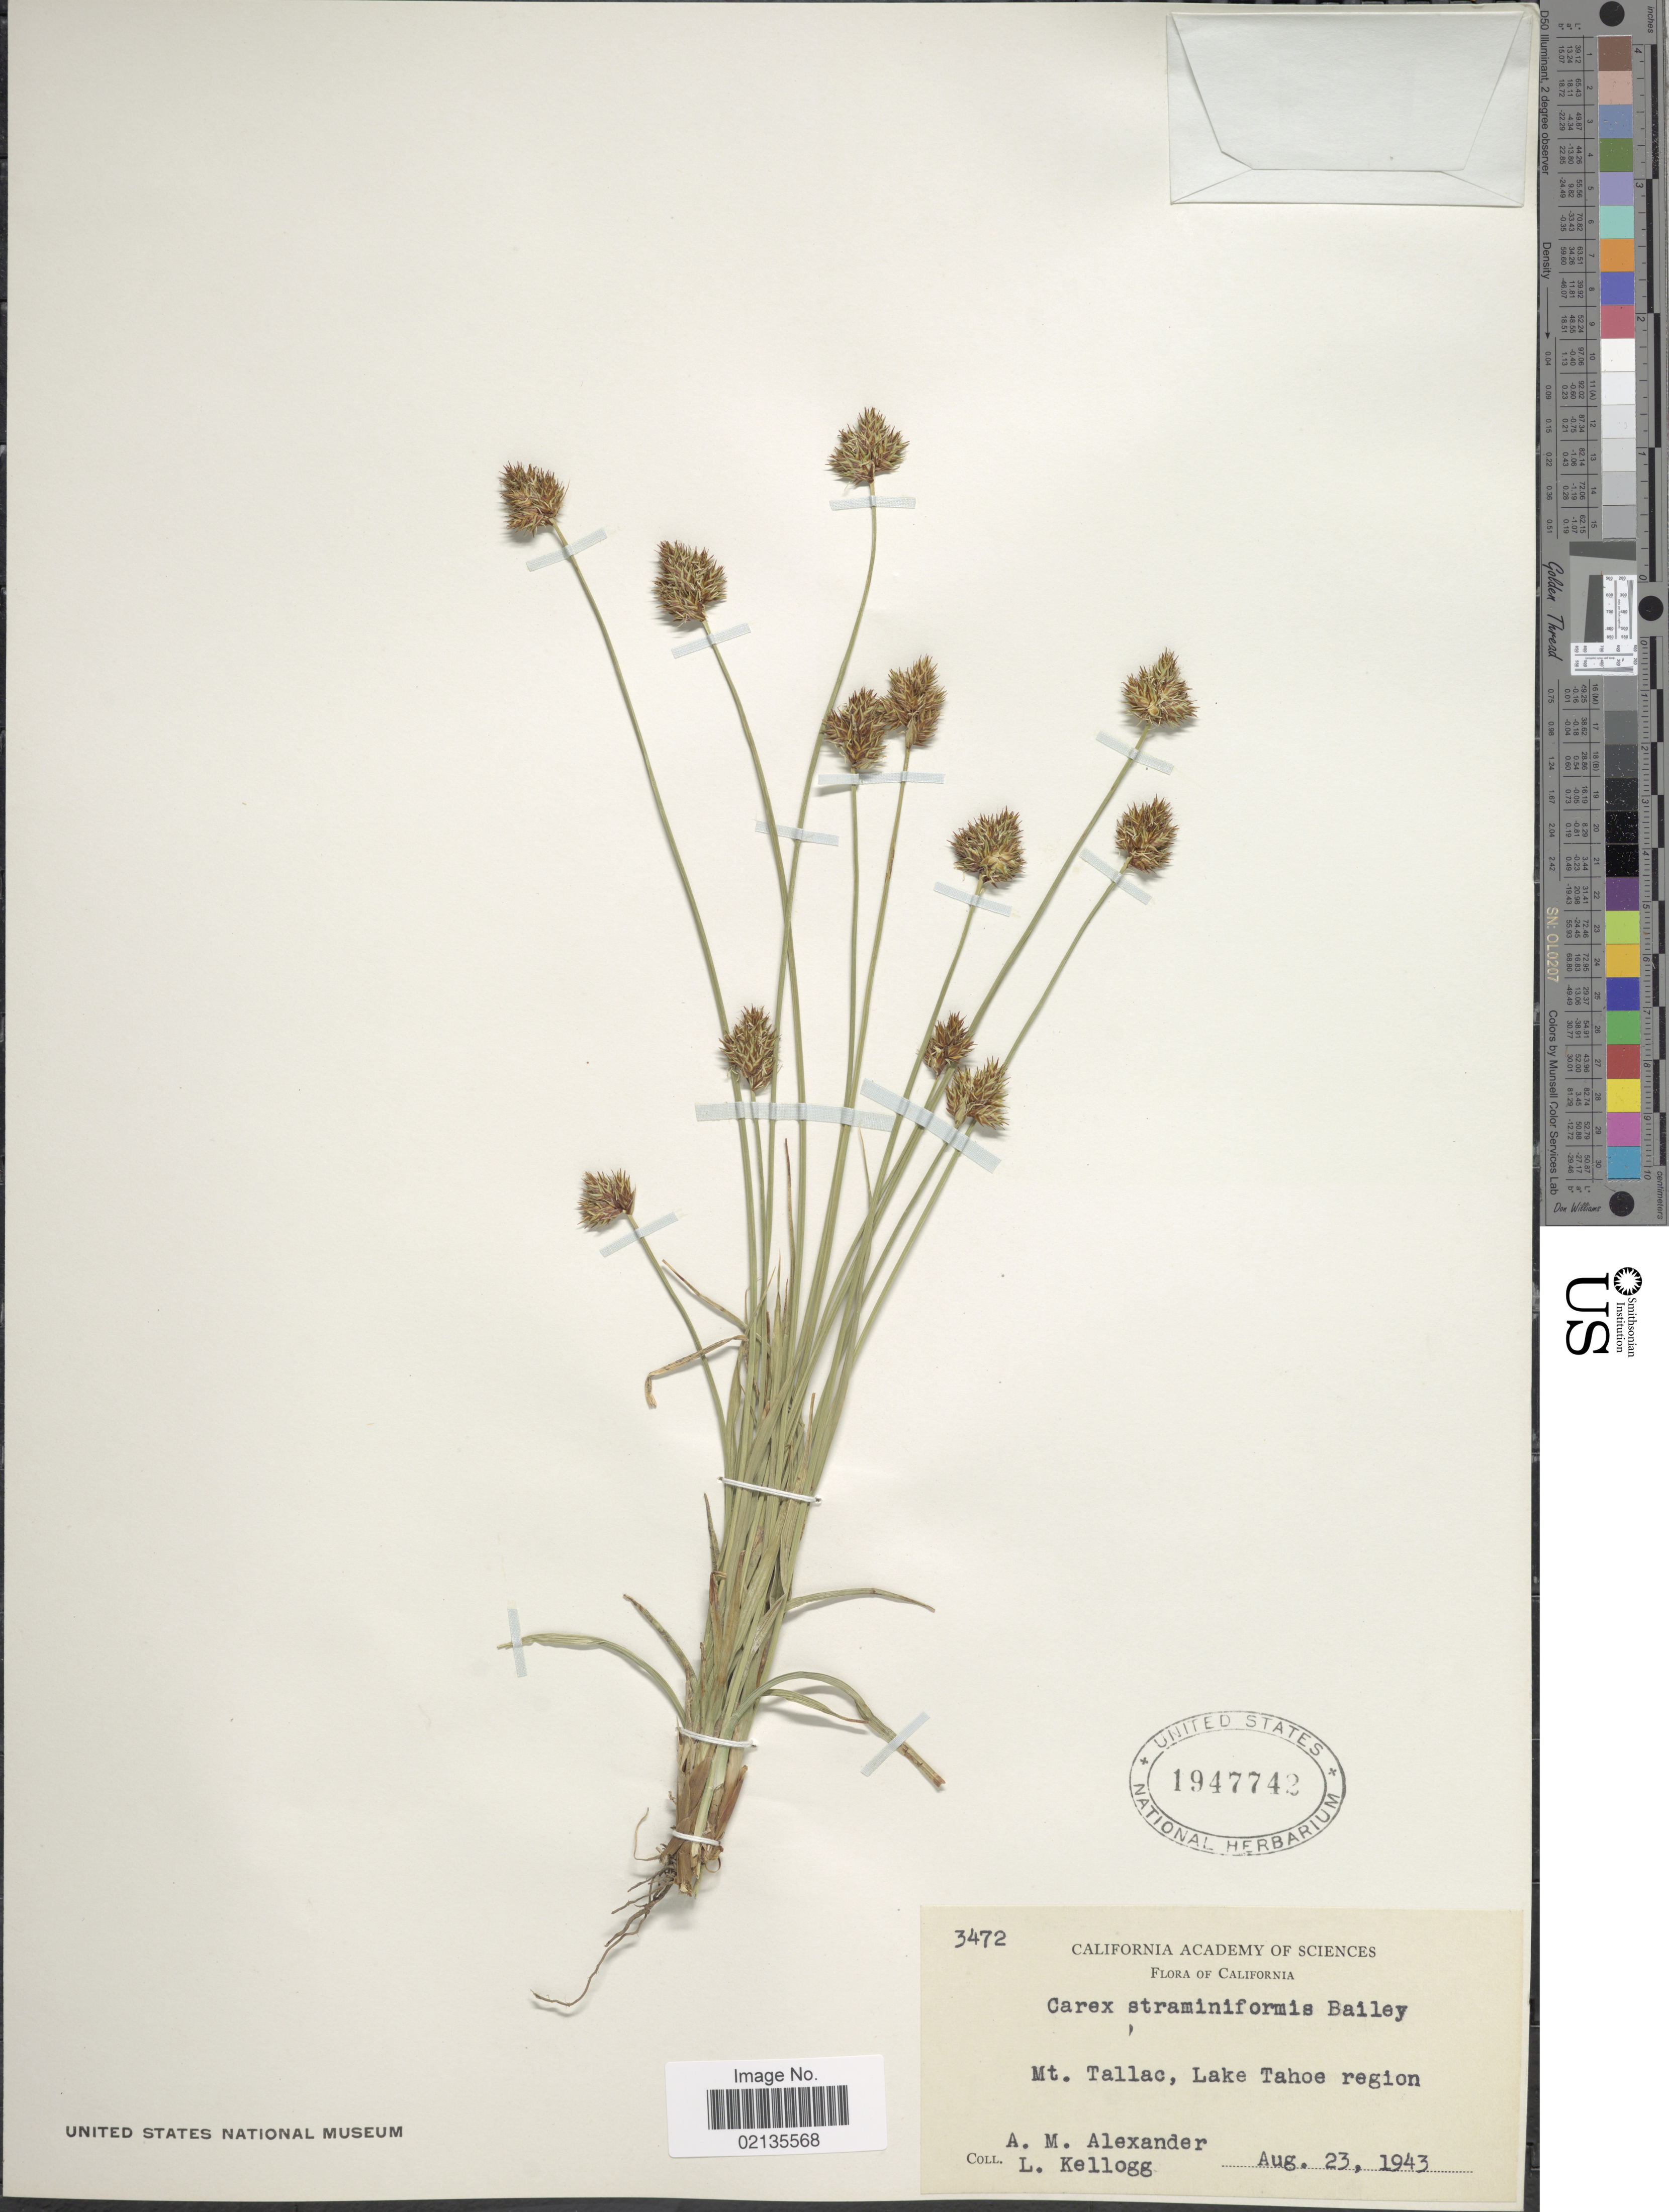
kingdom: Plantae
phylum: Tracheophyta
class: Liliopsida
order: Poales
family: Cyperaceae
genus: Carex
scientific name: Carex straminiformis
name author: L.H. Bailey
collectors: A. M. Alexander & L. Kellogg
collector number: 3472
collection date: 1943-08-23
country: United States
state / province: California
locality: Mt. Tallac, Lake Tahoe region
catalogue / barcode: US 1947742